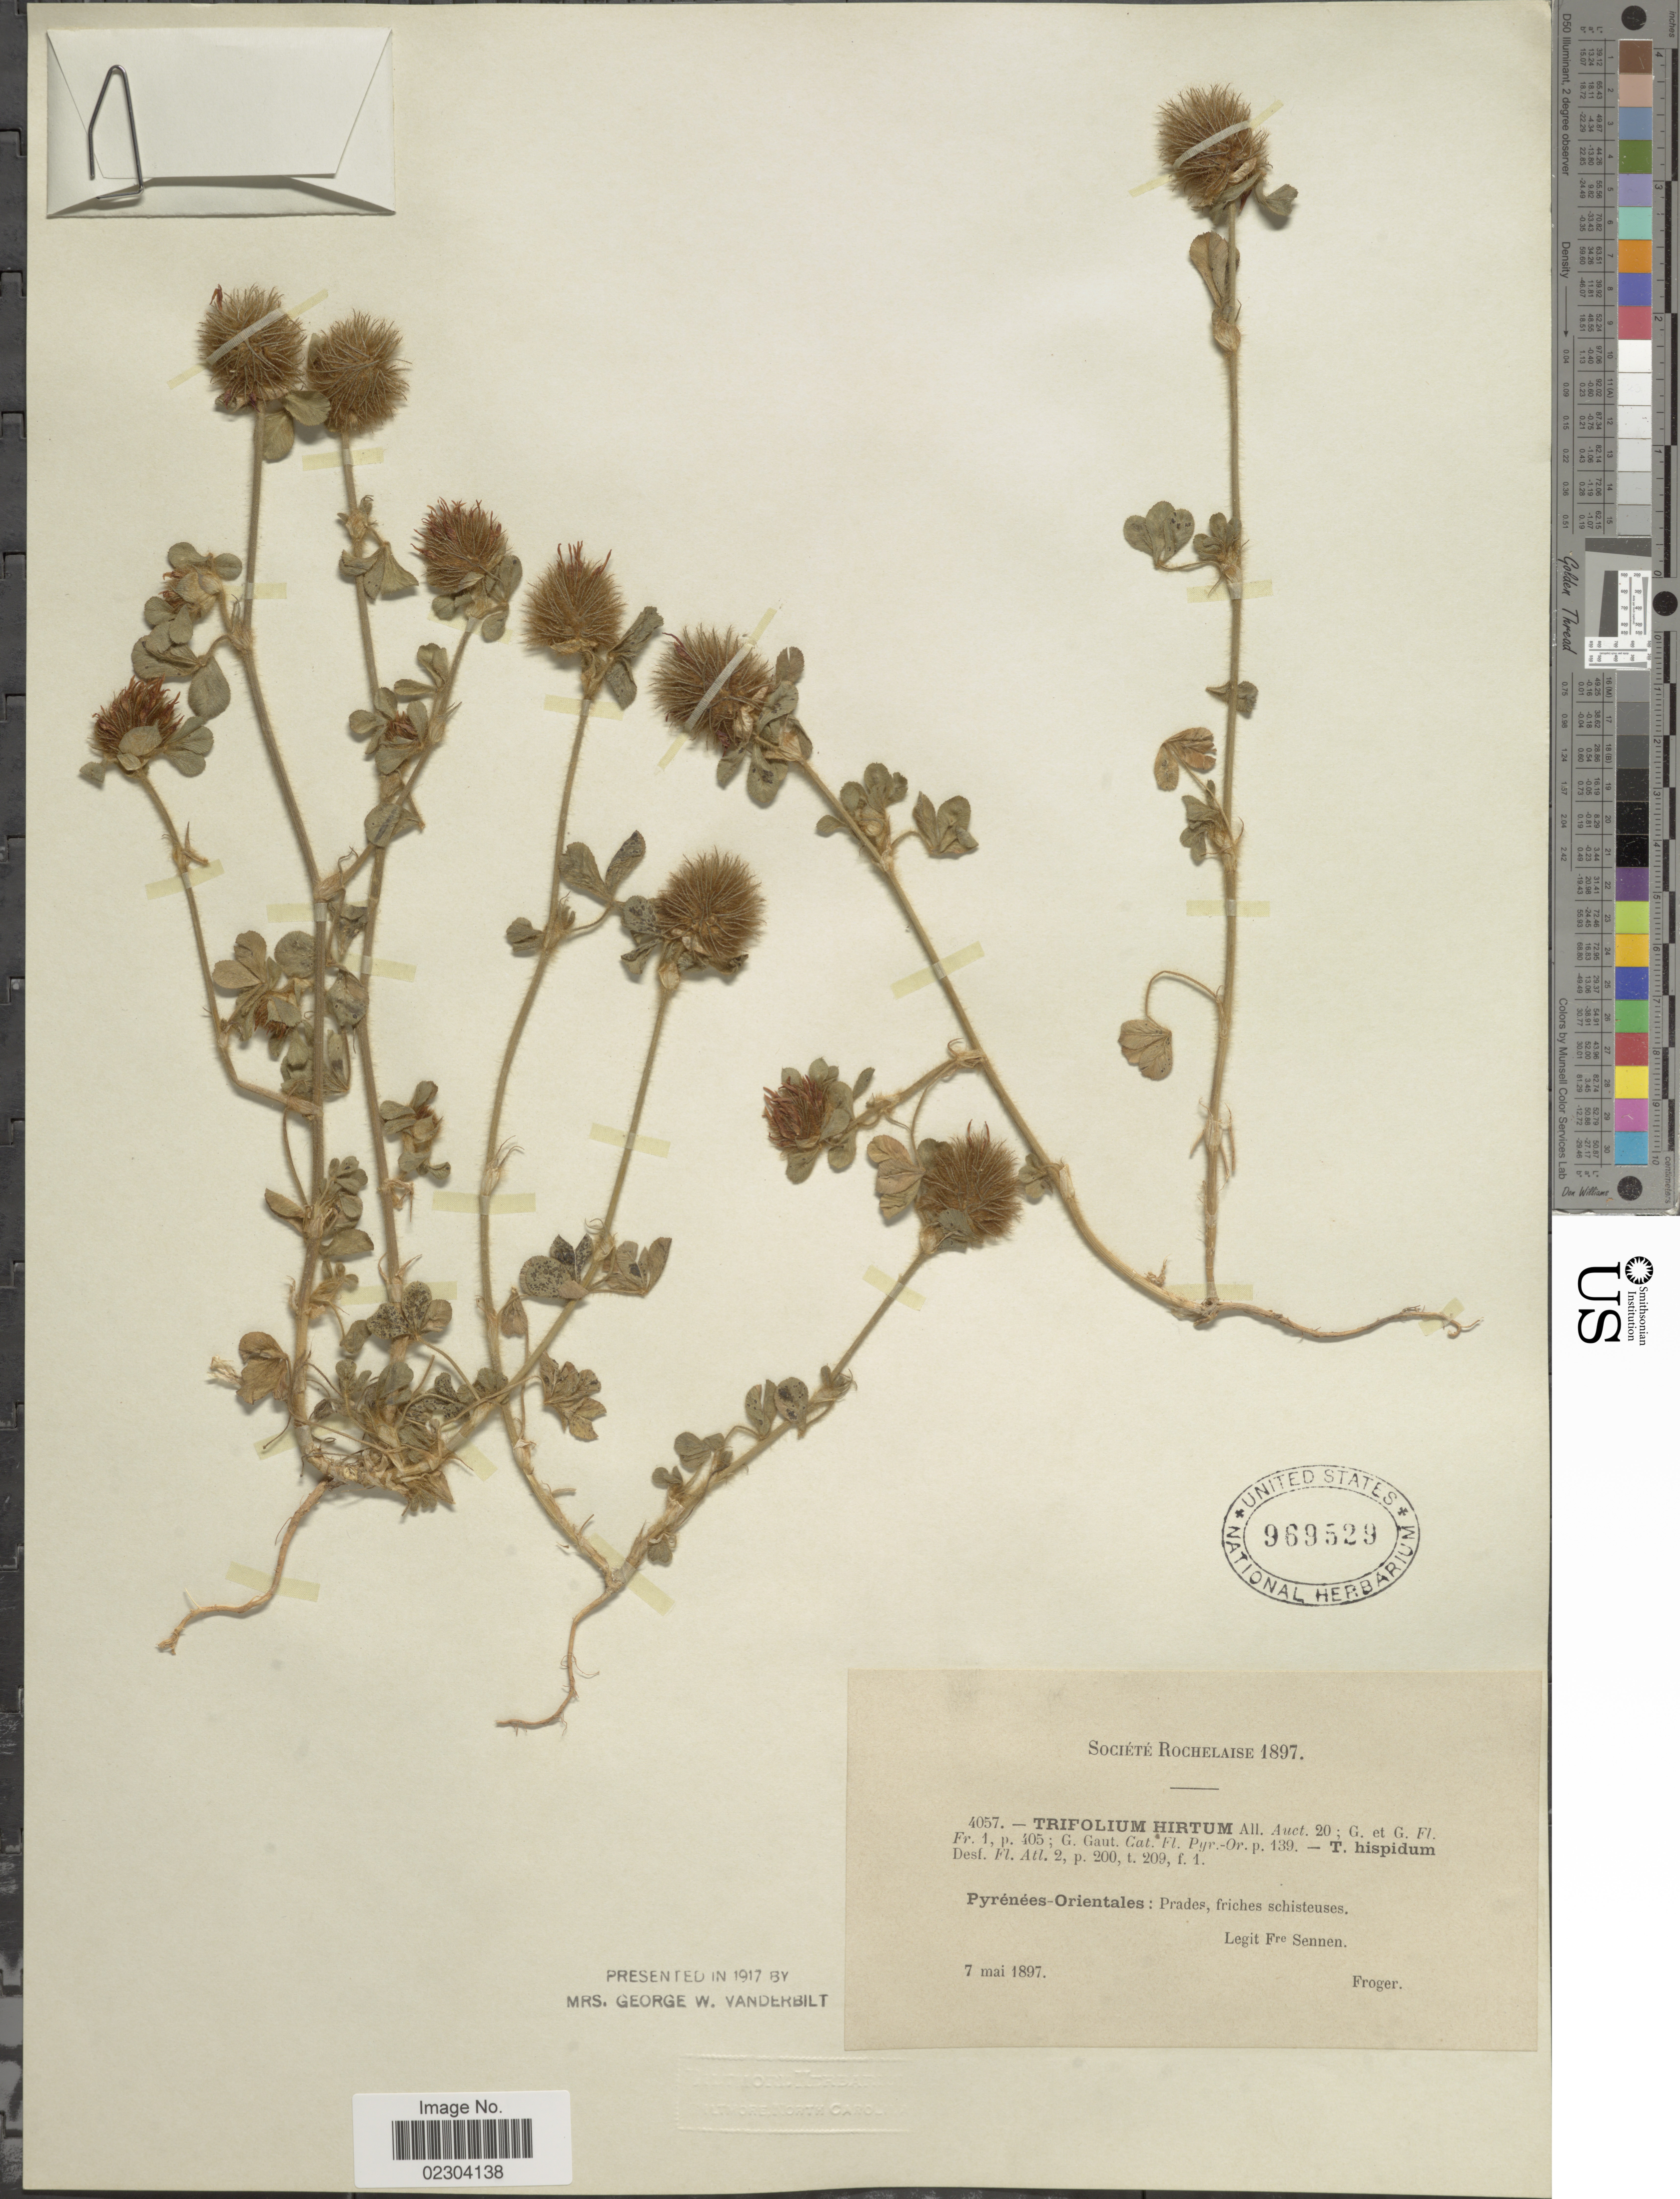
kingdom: Plantae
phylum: Tracheophyta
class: Magnoliopsida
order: Fabales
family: Fabaceae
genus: Trifolium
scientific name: Trifolium hirtum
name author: All.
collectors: E. Sennen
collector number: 4057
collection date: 1897-05-07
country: France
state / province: Occitanie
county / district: Pyrénées-Orientales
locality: Pyrenees- Orientales: Prades, friches schisteuses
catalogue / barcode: US 969529